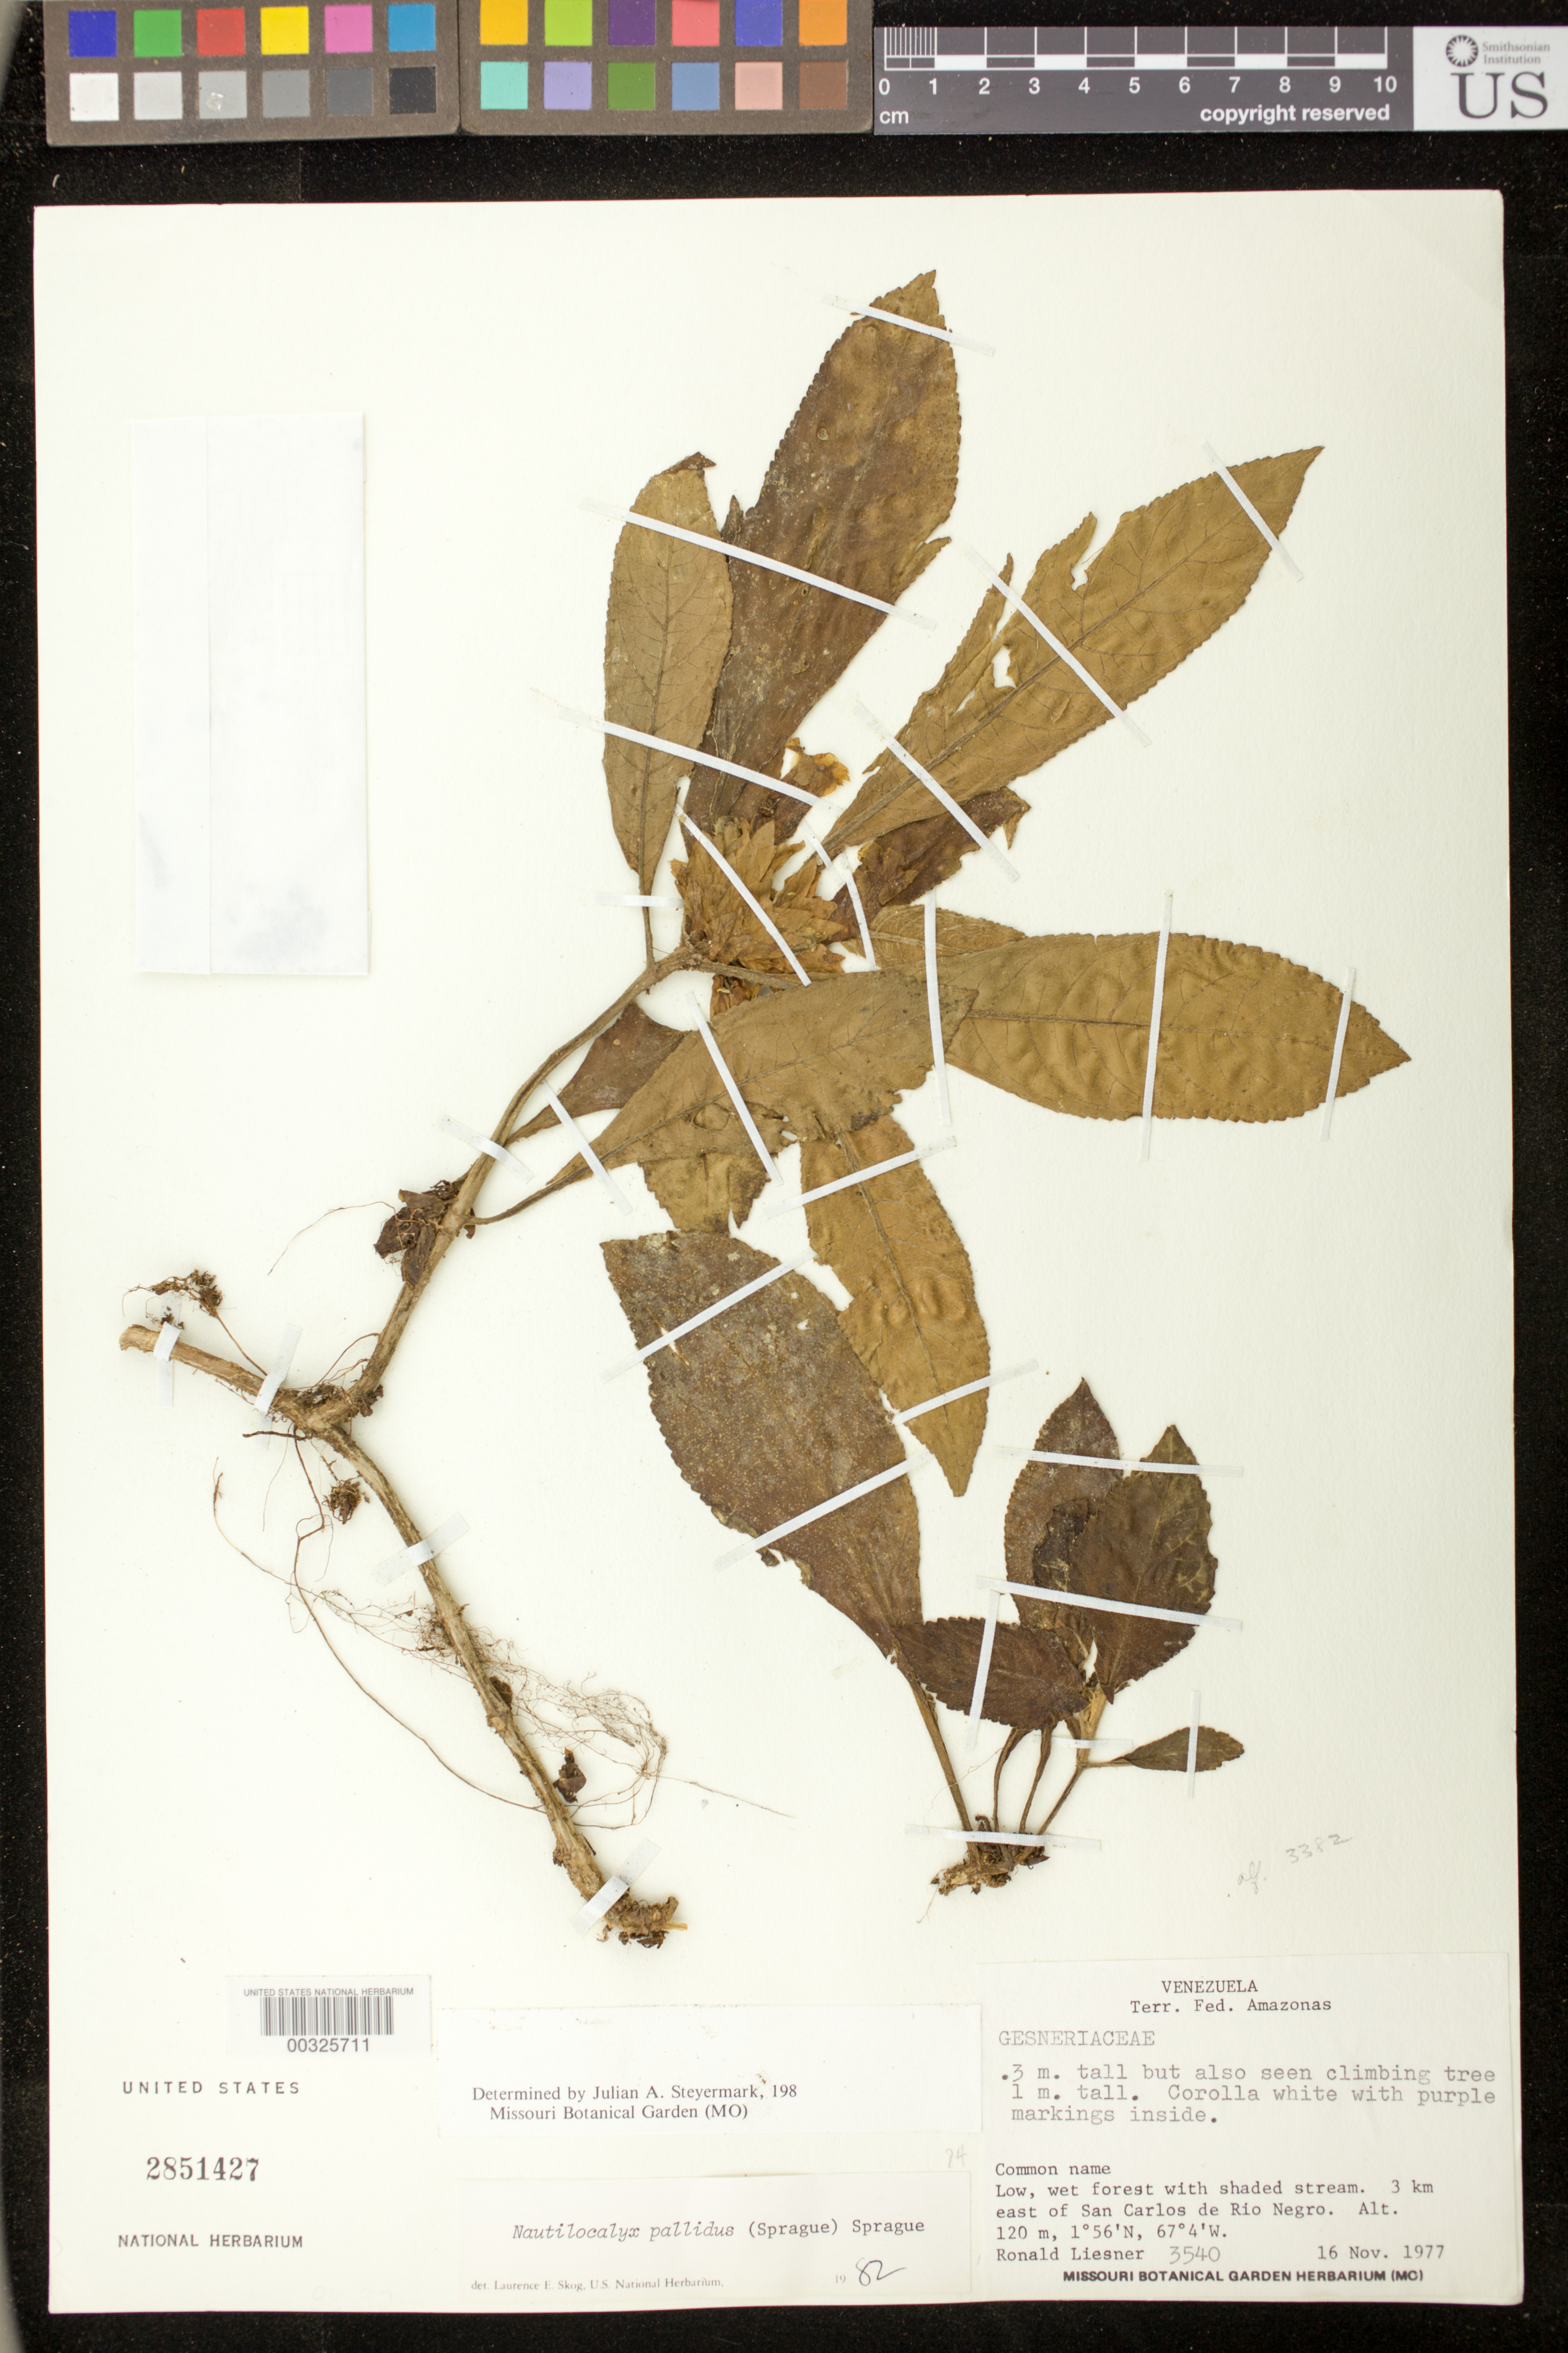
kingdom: Plantae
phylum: Tracheophyta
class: Magnoliopsida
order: Lamiales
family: Gesneriaceae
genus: Nautilocalyx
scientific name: Nautilocalyx pallidus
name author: (Sprague) C. Sprague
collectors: R. L. Liesner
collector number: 3540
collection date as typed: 16 Nov 1977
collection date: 1977-11-16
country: Venezuela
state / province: Amazonas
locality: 3 km E of San Carlos de Rio Negro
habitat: Low, wet forest with shaded stream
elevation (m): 120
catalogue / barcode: US 2851427